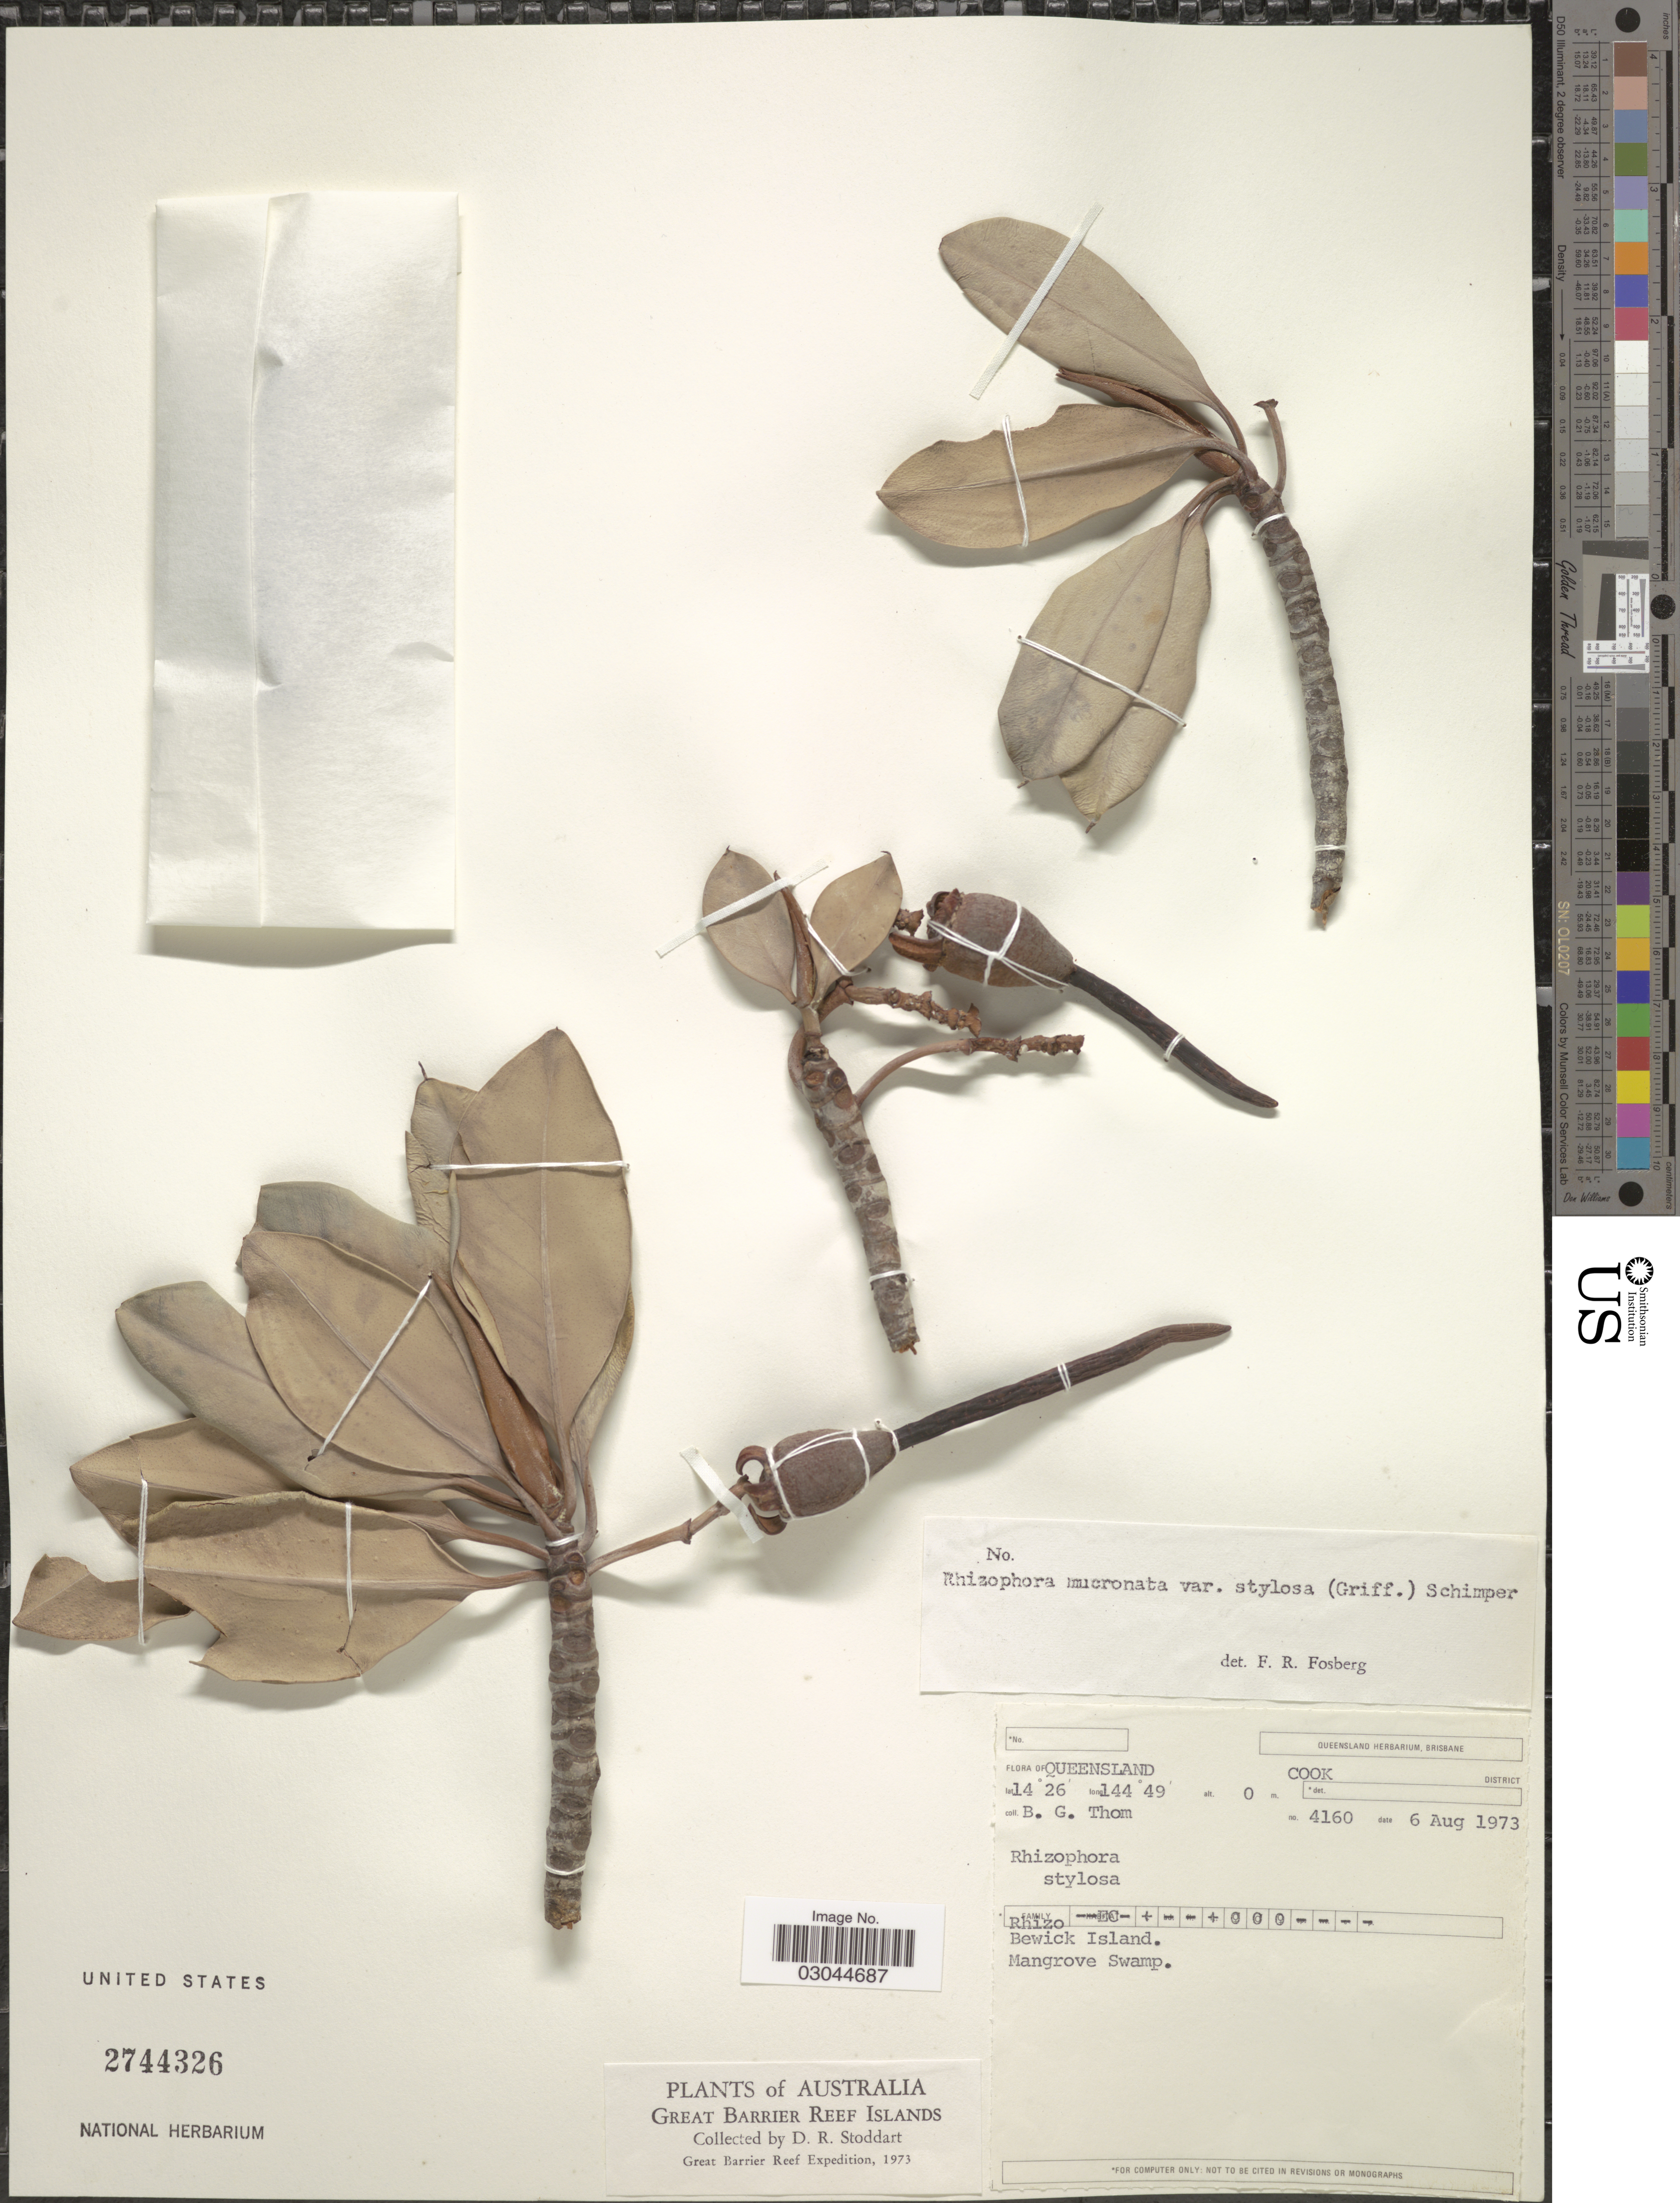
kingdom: Plantae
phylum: Tracheophyta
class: Magnoliopsida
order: Malpighiales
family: Rhizophoraceae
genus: Rhizophora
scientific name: Rhizophora mucronata var. stylosa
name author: Lam.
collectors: D. R. Stoddart & B. Thom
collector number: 4160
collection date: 1973-08-06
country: Australia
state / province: Queensland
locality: Great Barrier Reef Islands. Cook District. Bewick Island. Mangrove Swamp.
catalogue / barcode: US 2744326